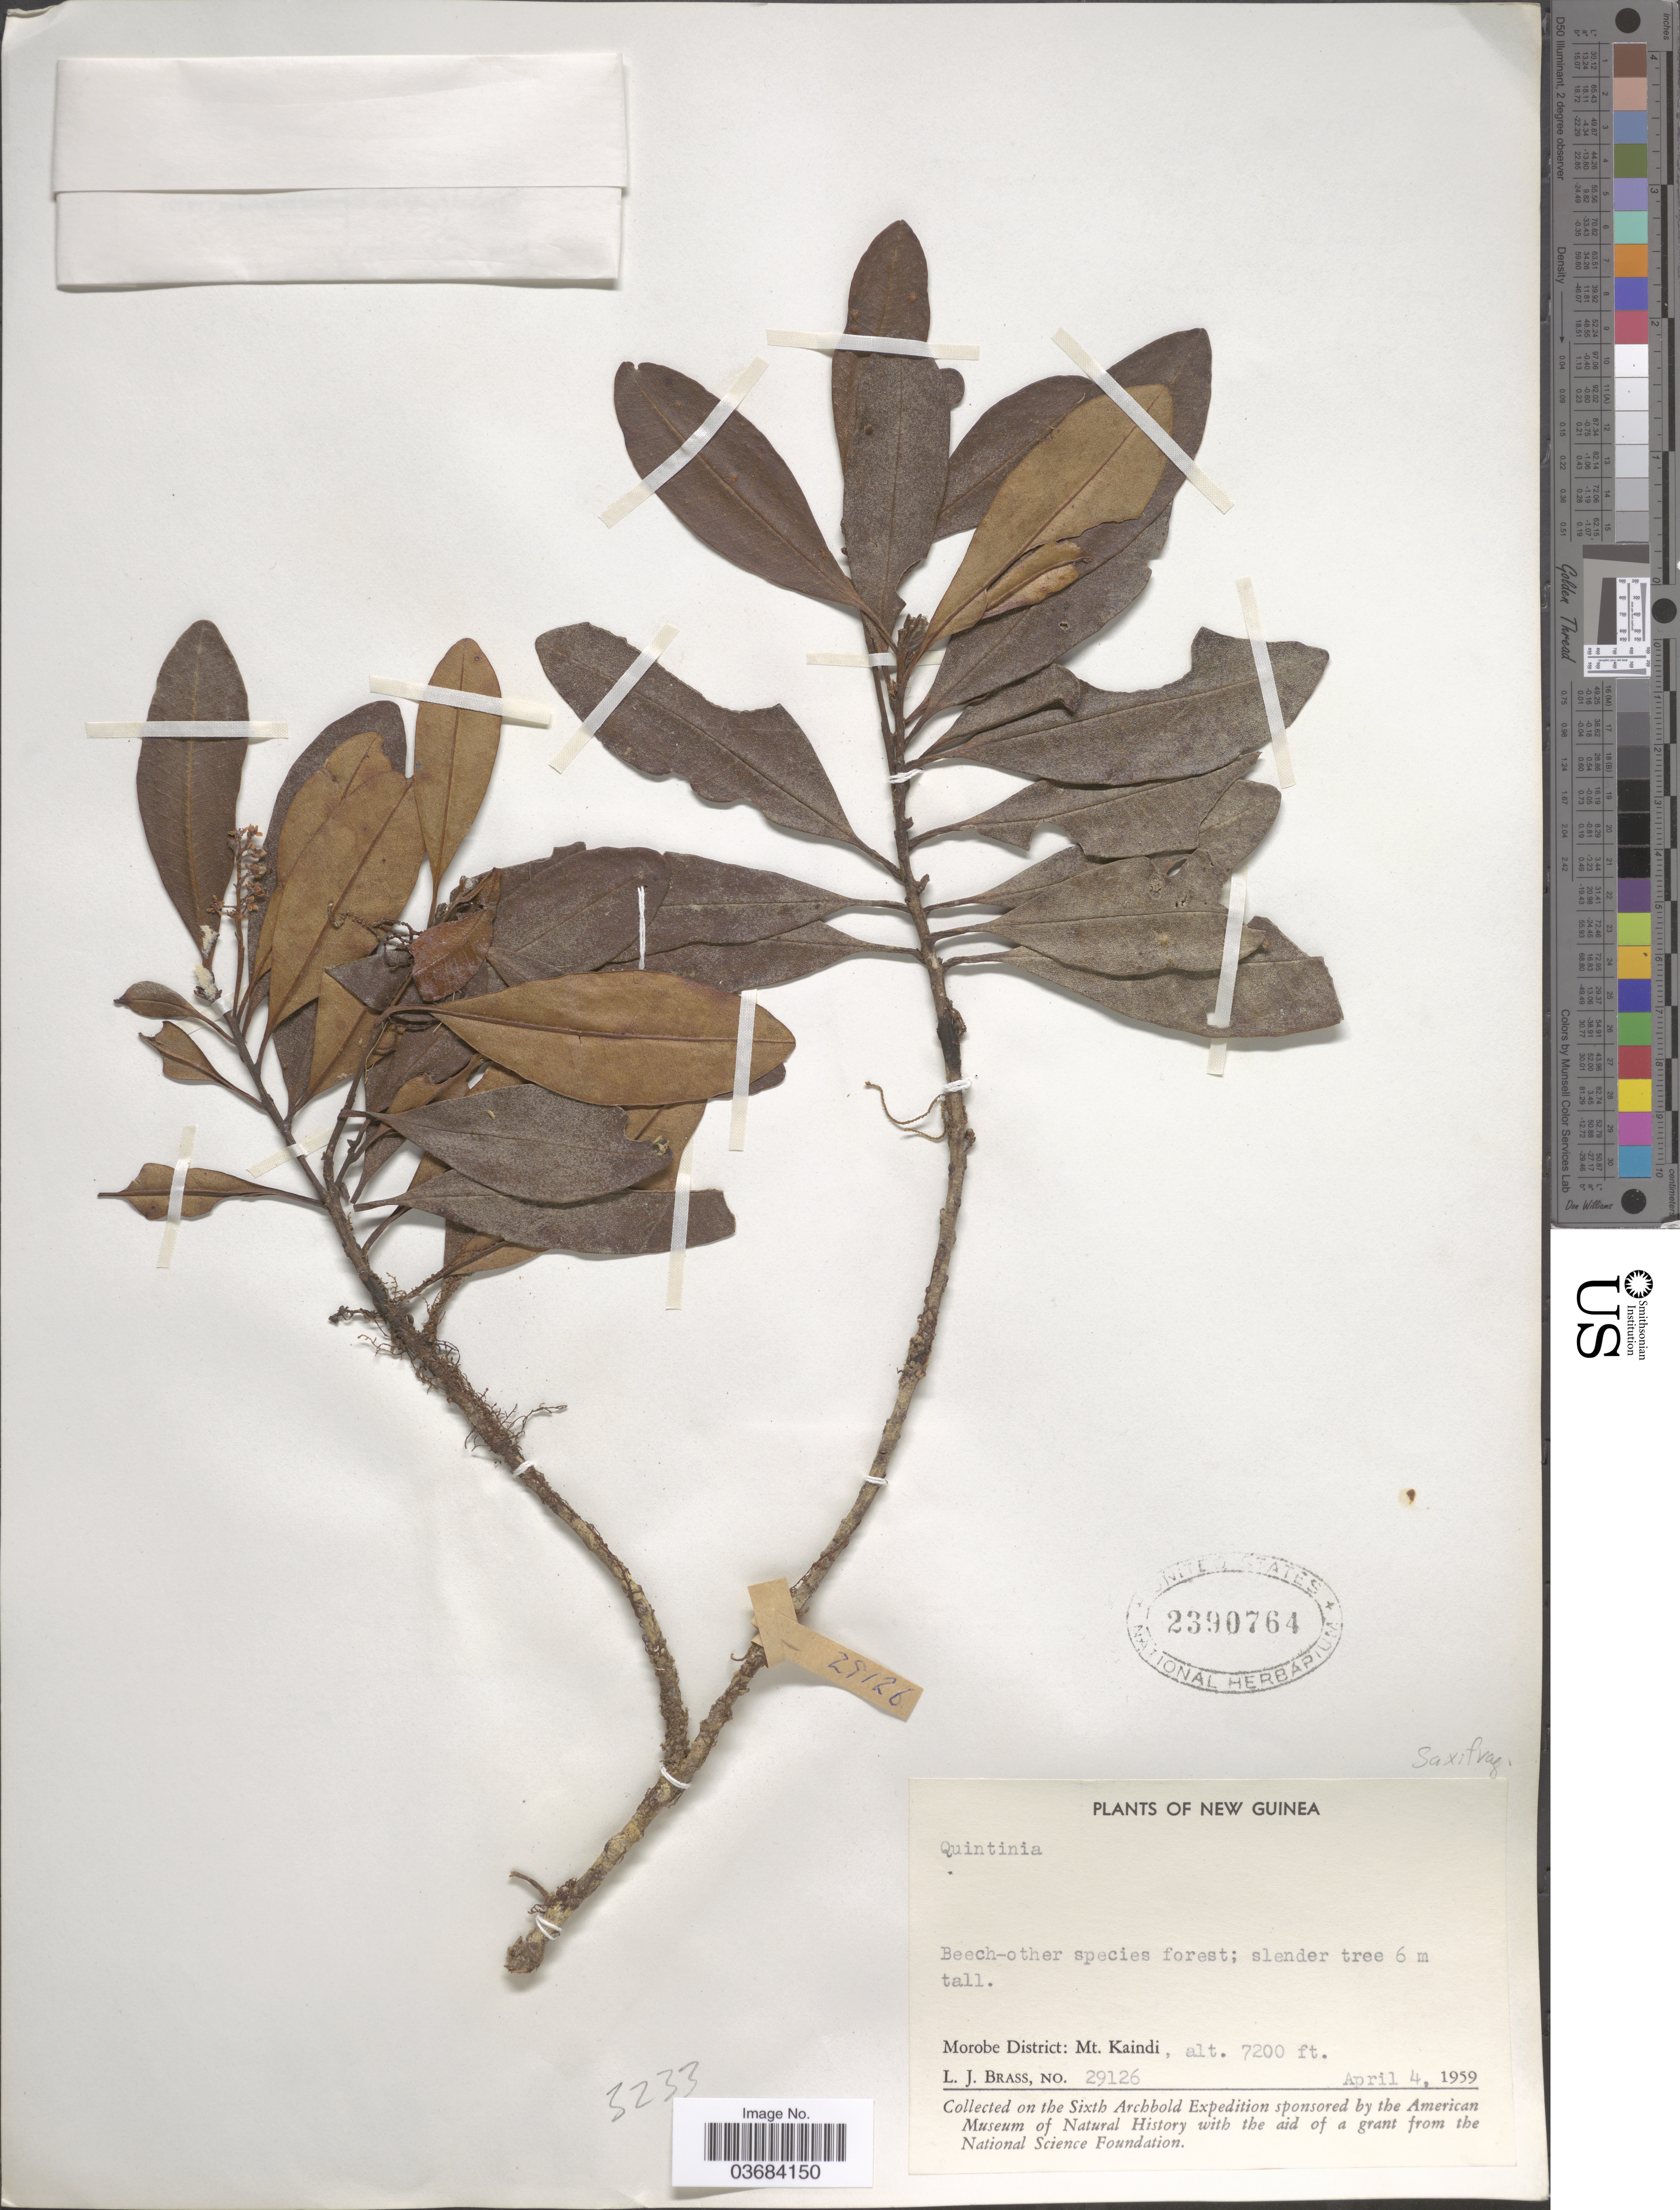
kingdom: Plantae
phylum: Tracheophyta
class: Magnoliopsida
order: Paracryphiales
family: Paracryphiaceae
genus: Quintinia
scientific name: Quintinia sp.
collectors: L. J. Brass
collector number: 29126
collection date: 1959-04-04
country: Papua New Guinea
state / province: Morobe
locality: New Guinea. Morobe District: Mt. Kaindi. Sixth Archbold Expedition.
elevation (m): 2195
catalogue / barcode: US 2390764